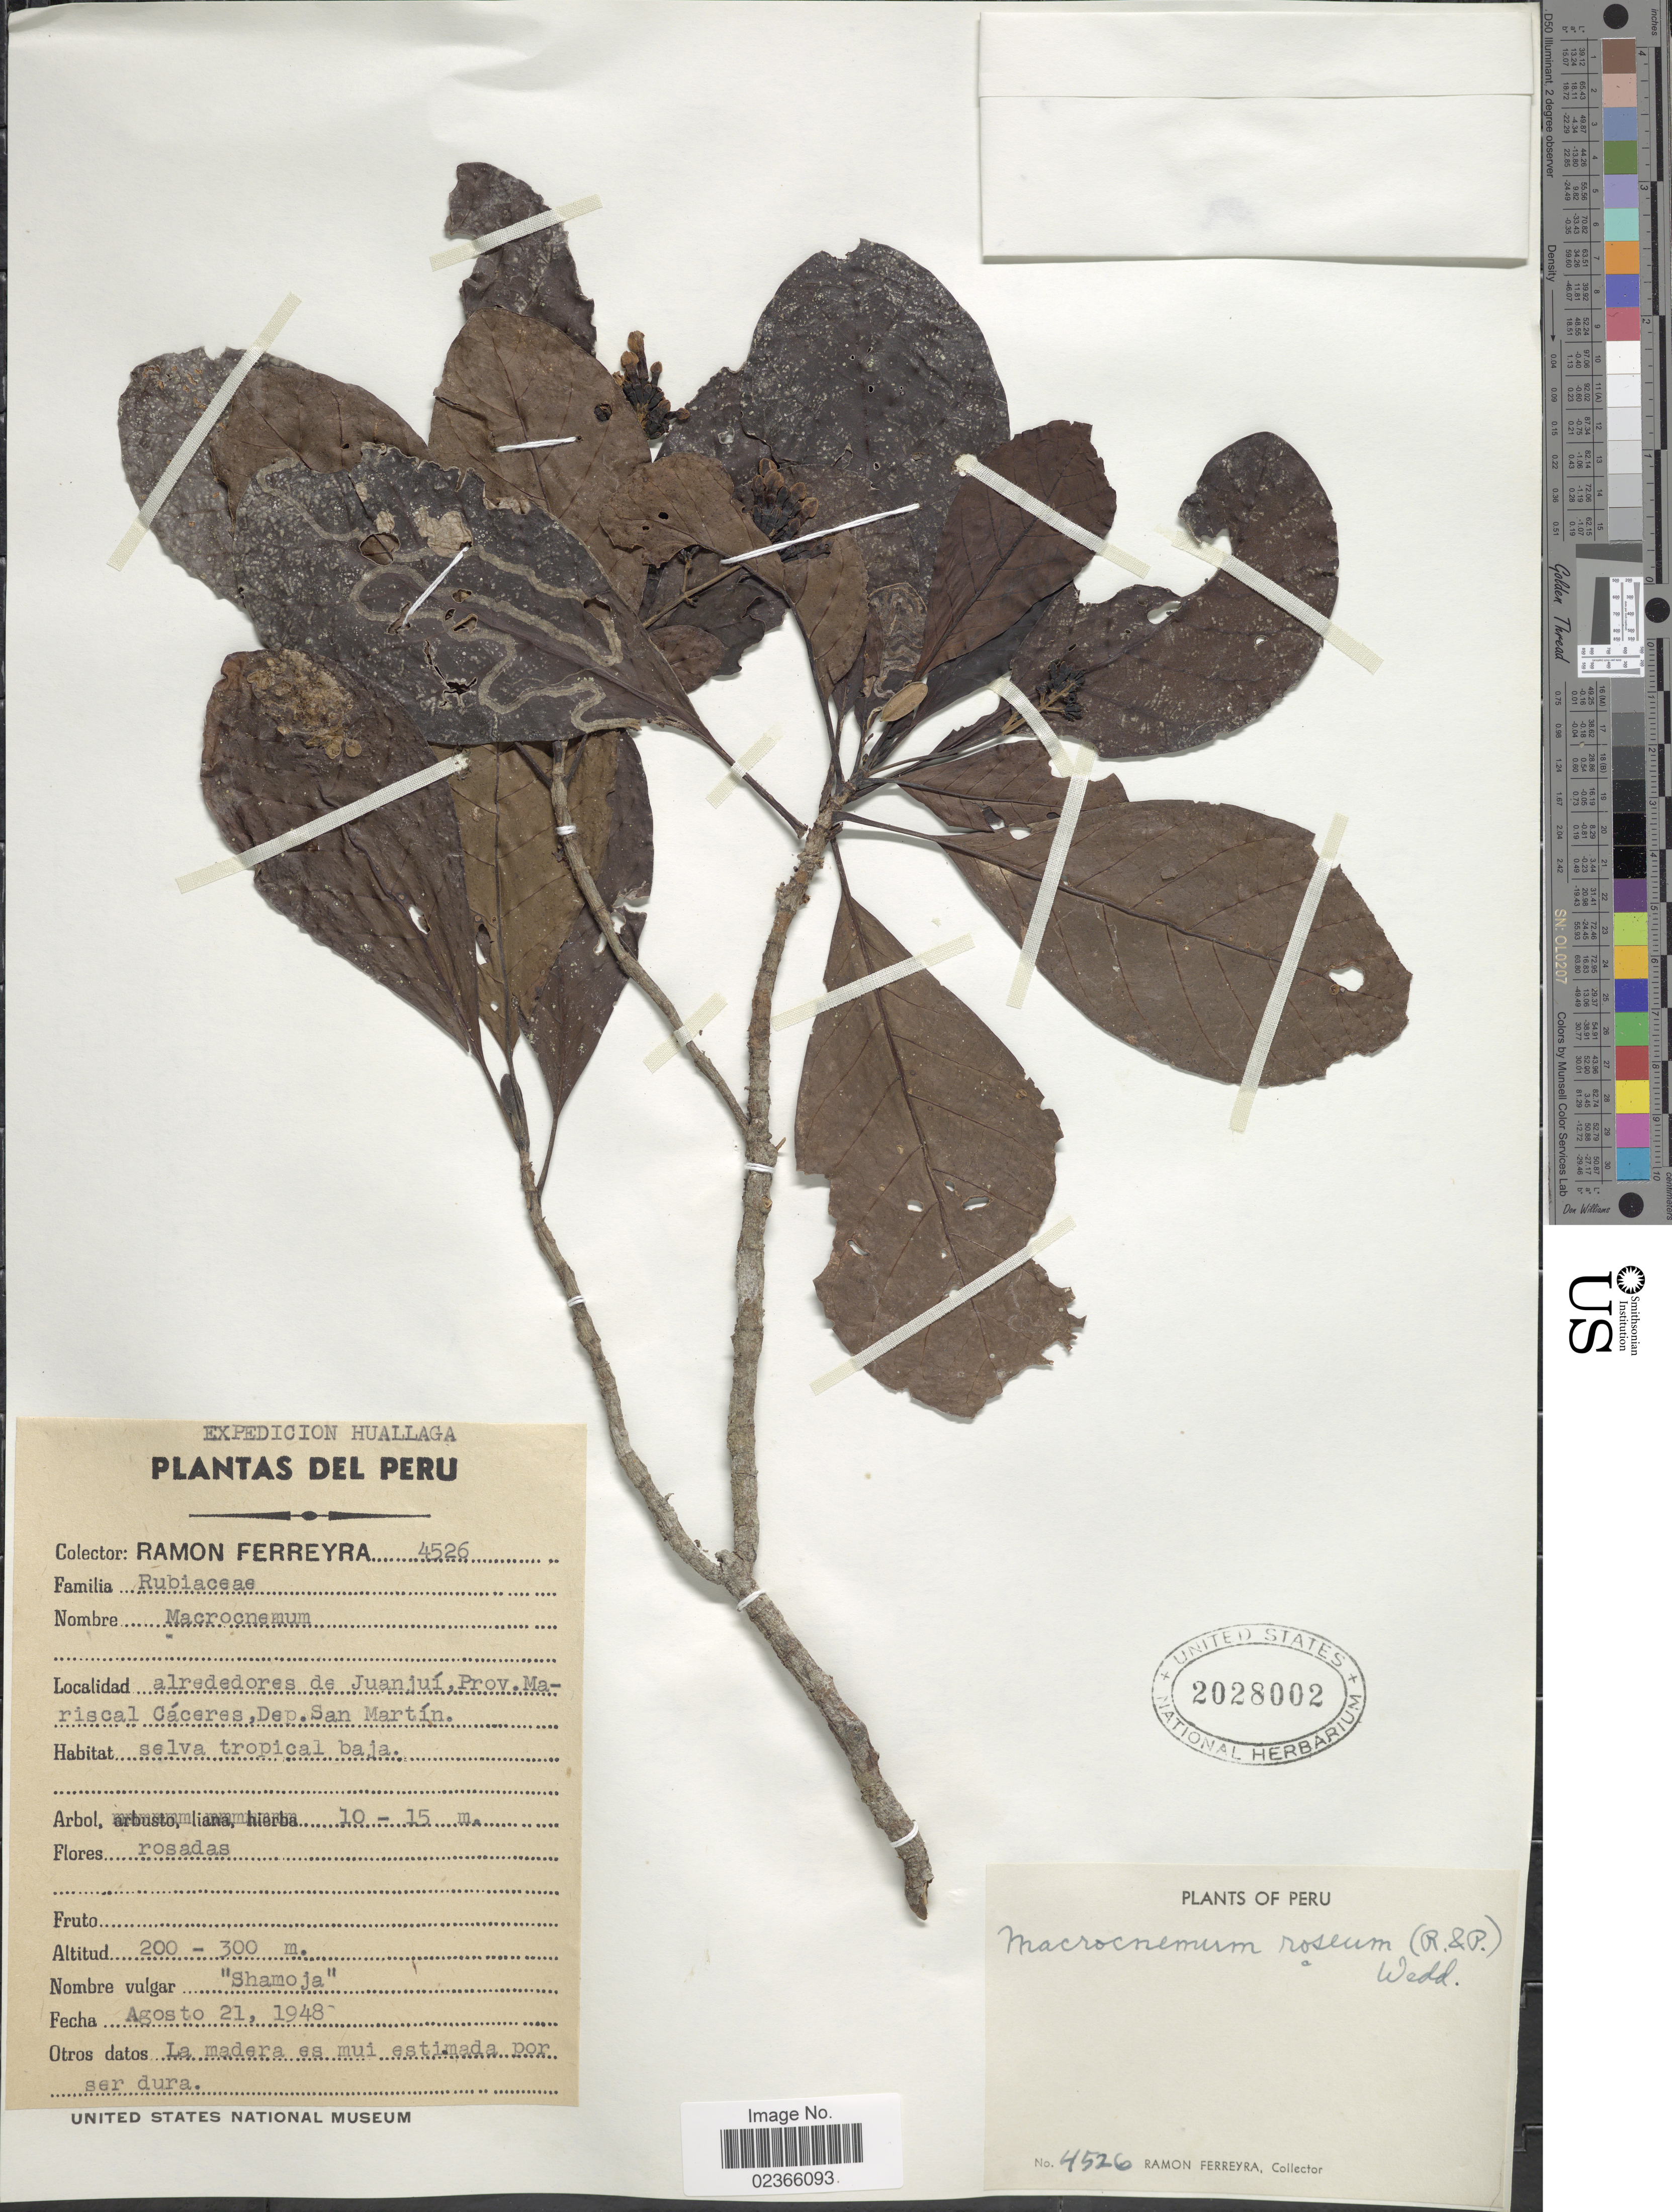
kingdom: Plantae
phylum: Tracheophyta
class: Magnoliopsida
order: Gentianales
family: Rubiaceae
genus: Macrocnemum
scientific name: Macrocnemum roseum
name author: (Ruiz & Pav.) Wedd.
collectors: R. A. Ferreyra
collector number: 4526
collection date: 1948-08-21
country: Peru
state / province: San Martín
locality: Alrededores de Juanjui, prov. Mariscal Caceres, Dep. San Martin.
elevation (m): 200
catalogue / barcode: US 2028002